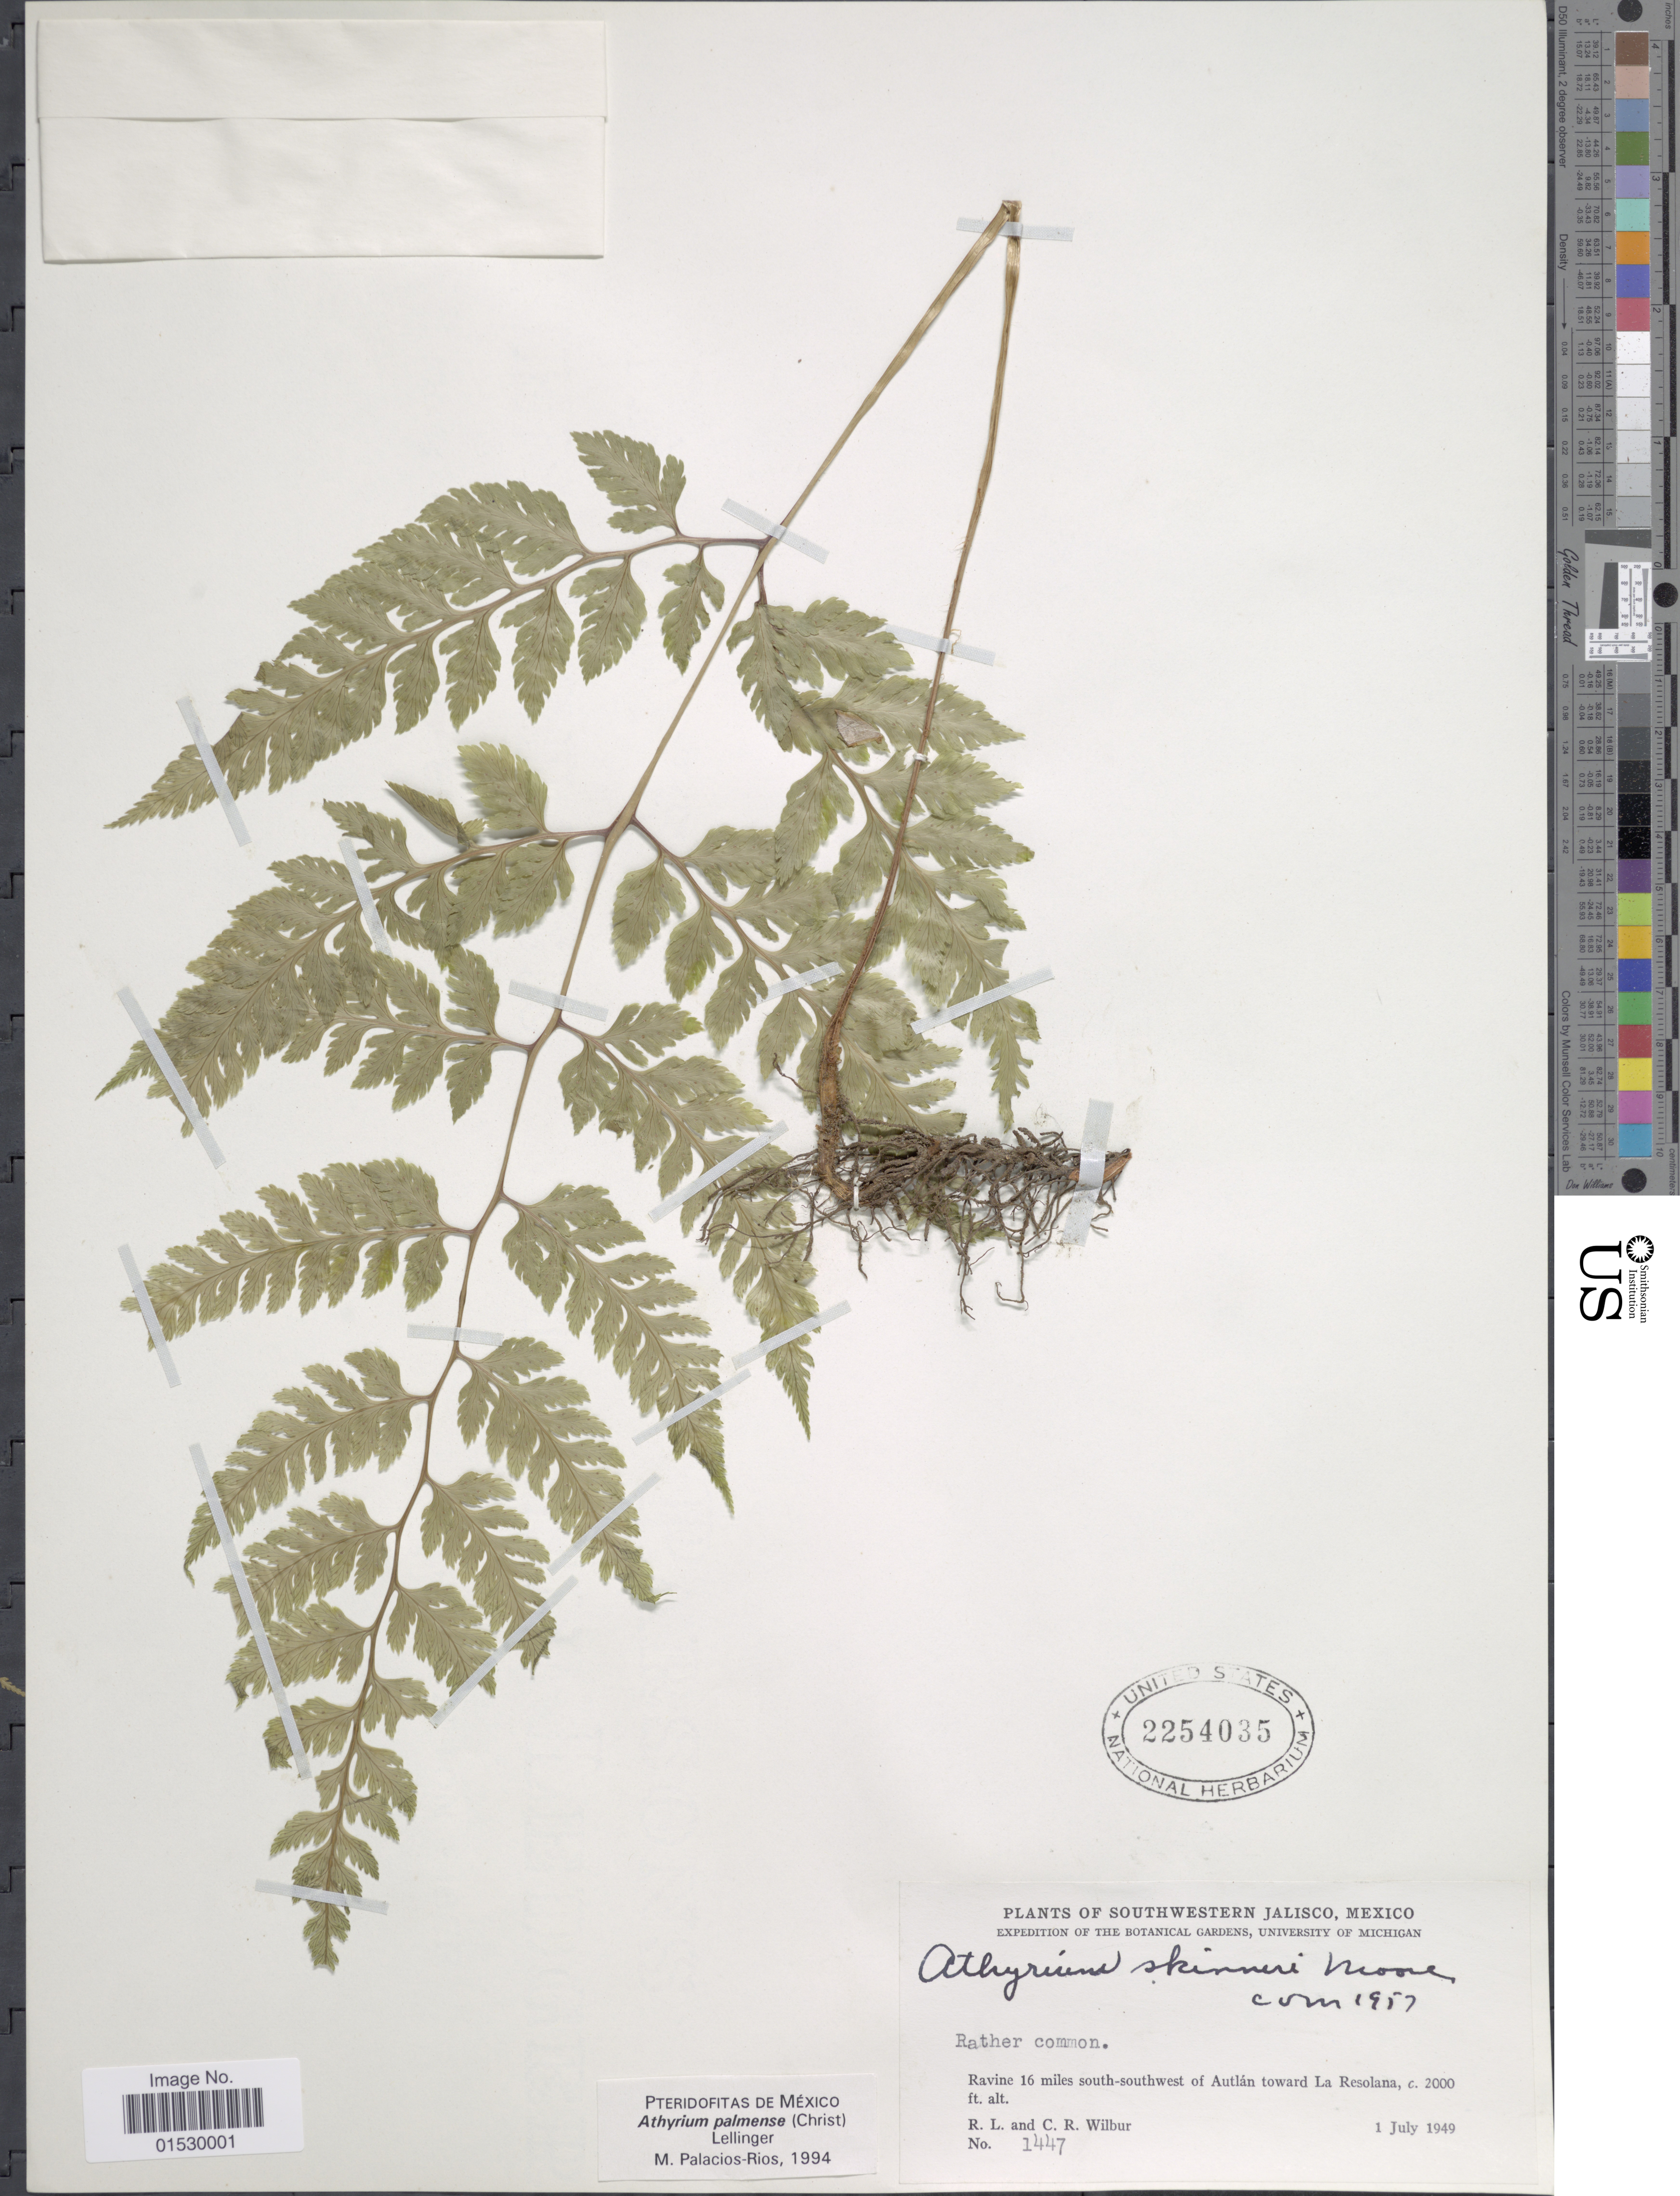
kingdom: Plantae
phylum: Tracheophyta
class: Polypodiopsida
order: Polypodiales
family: Athyriaceae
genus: Athyrium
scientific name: Athyrium palmense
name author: (Christ) Lellinger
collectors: R. L. Wilbur & C. Wilbur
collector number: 1447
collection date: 1949-07-01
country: Mexico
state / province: Jalisco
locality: Southwestern Jalisco, Ravine 16 miles south-southwest of Autlan toward La Resolana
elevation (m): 610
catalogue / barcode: US 2254035